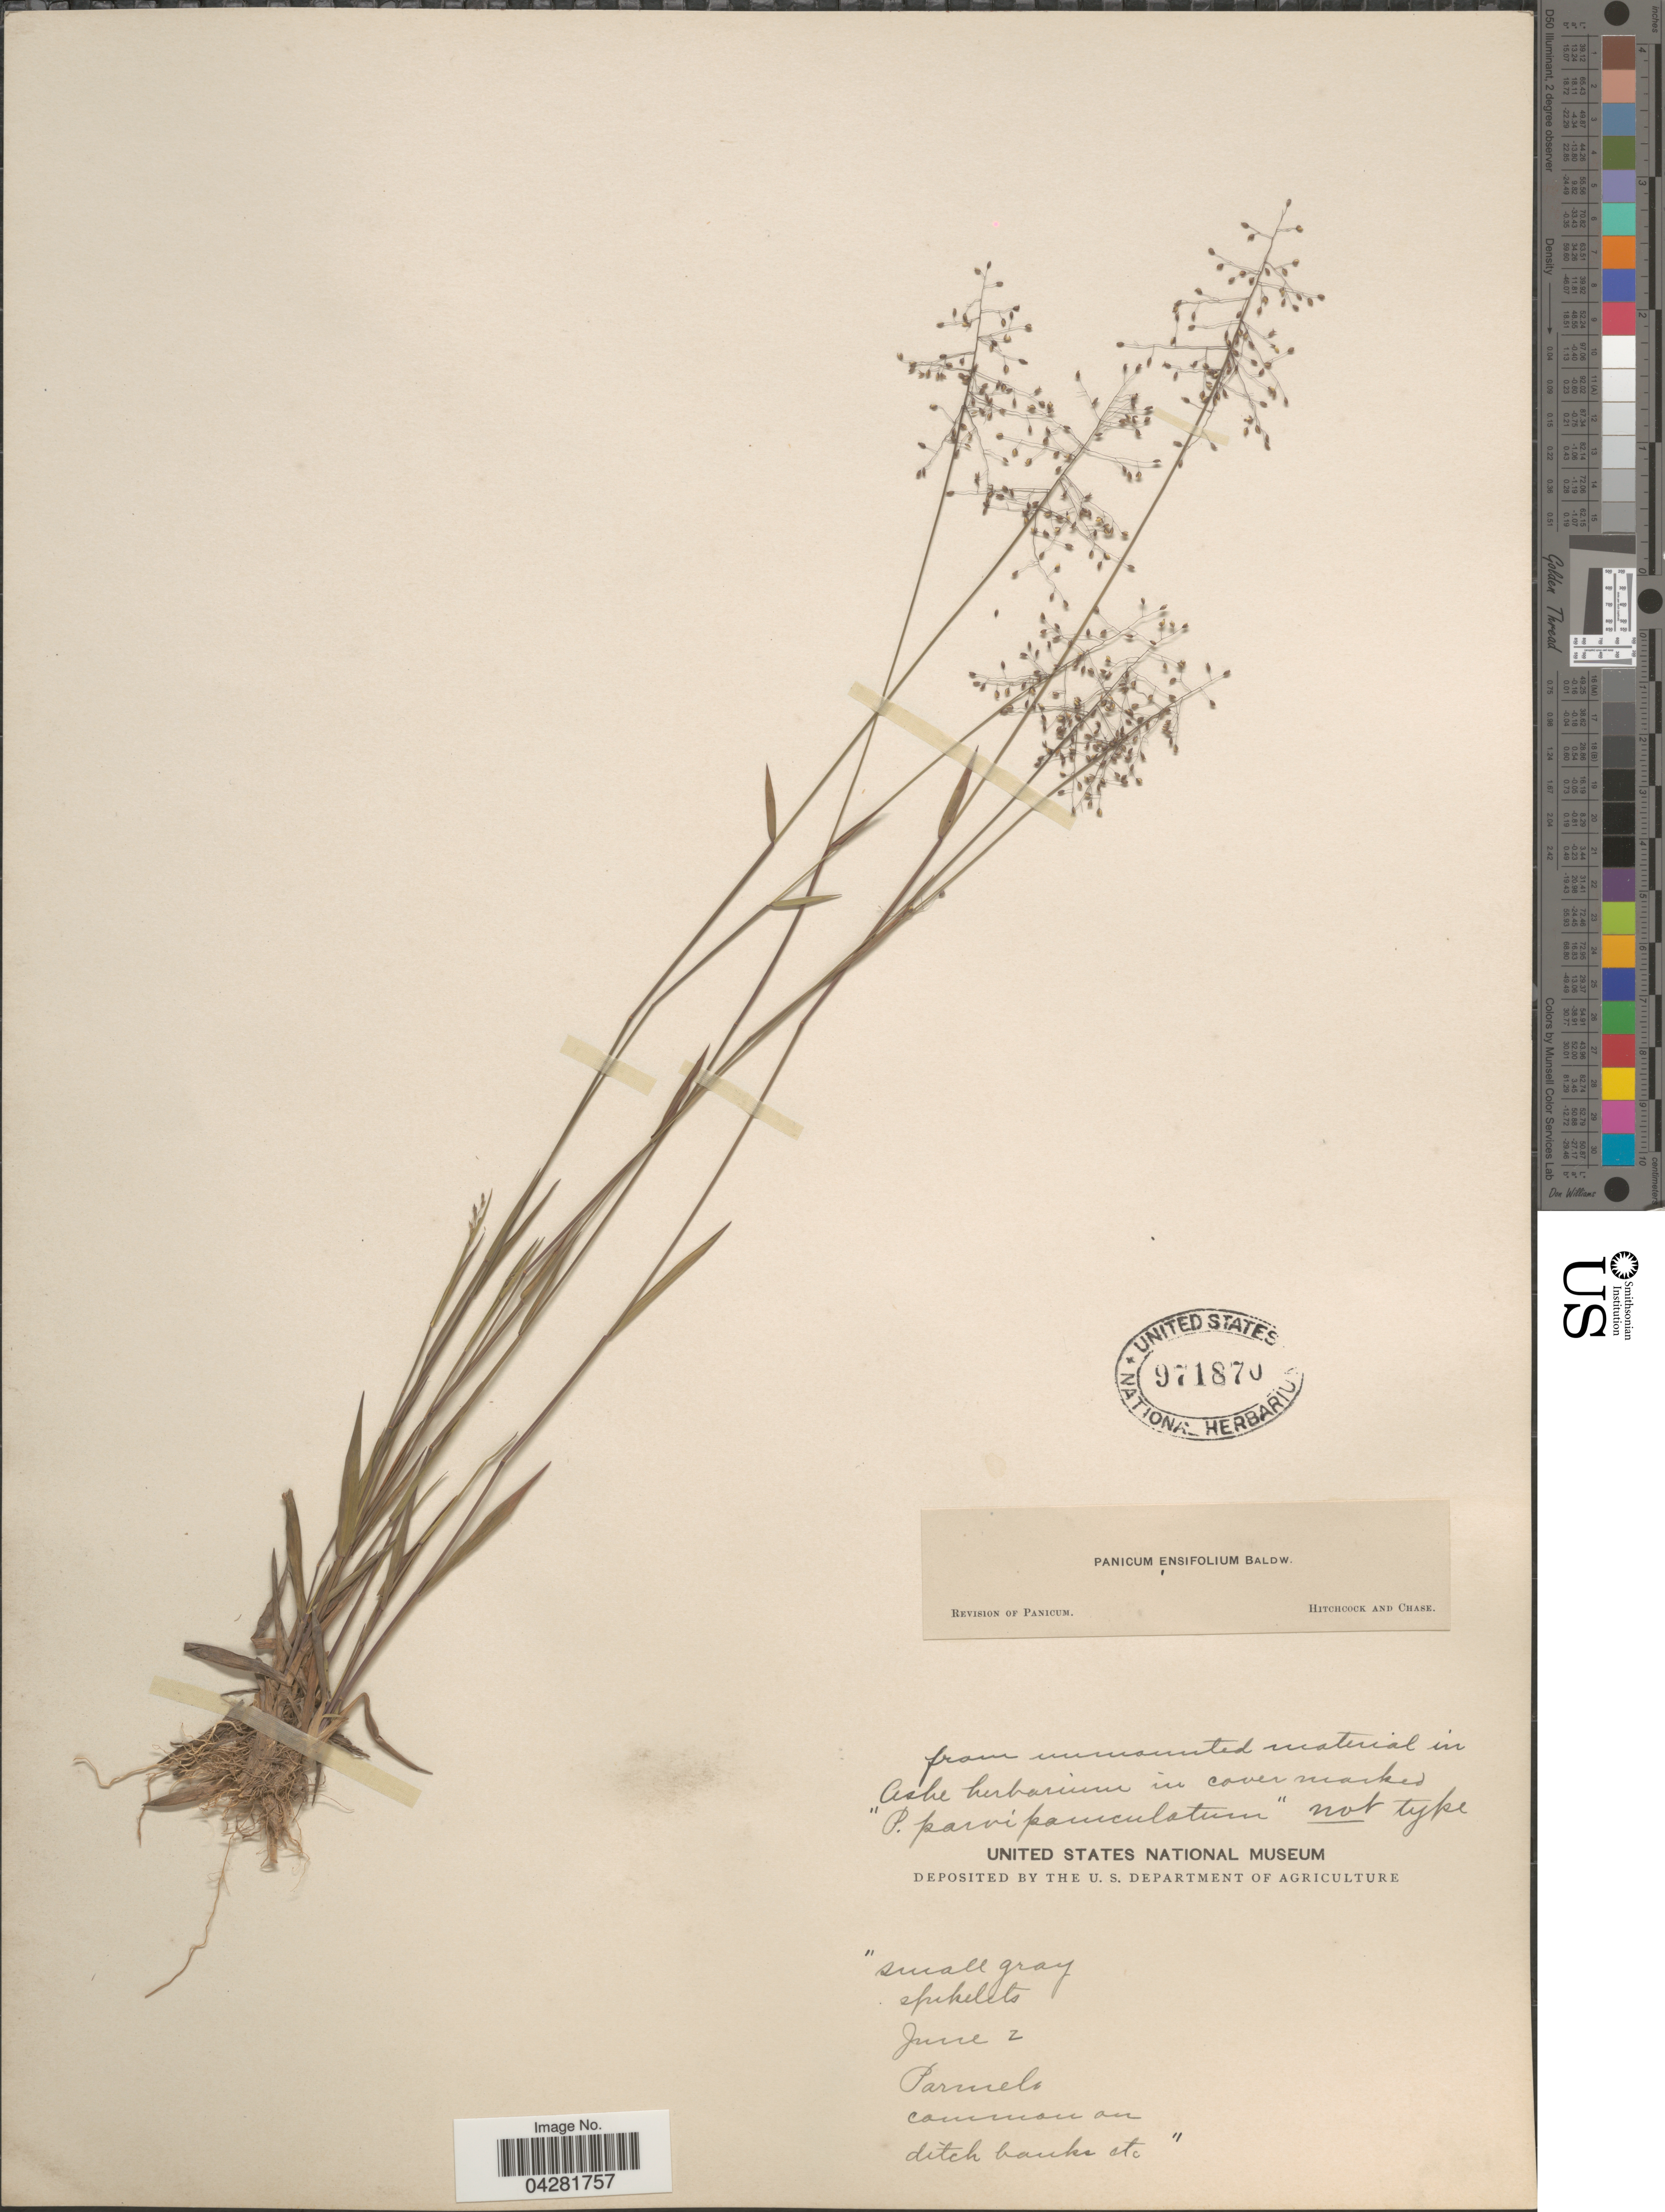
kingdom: Plantae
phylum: Tracheophyta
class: Liliopsida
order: Poales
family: Poaceae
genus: Dichanthelium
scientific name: Dichanthelium ensifolium var. ensifolium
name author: (Baldwin ex Elliot) Gould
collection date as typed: Transcribed d/m/y: /6/2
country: United States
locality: Parmele.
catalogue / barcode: US 971870